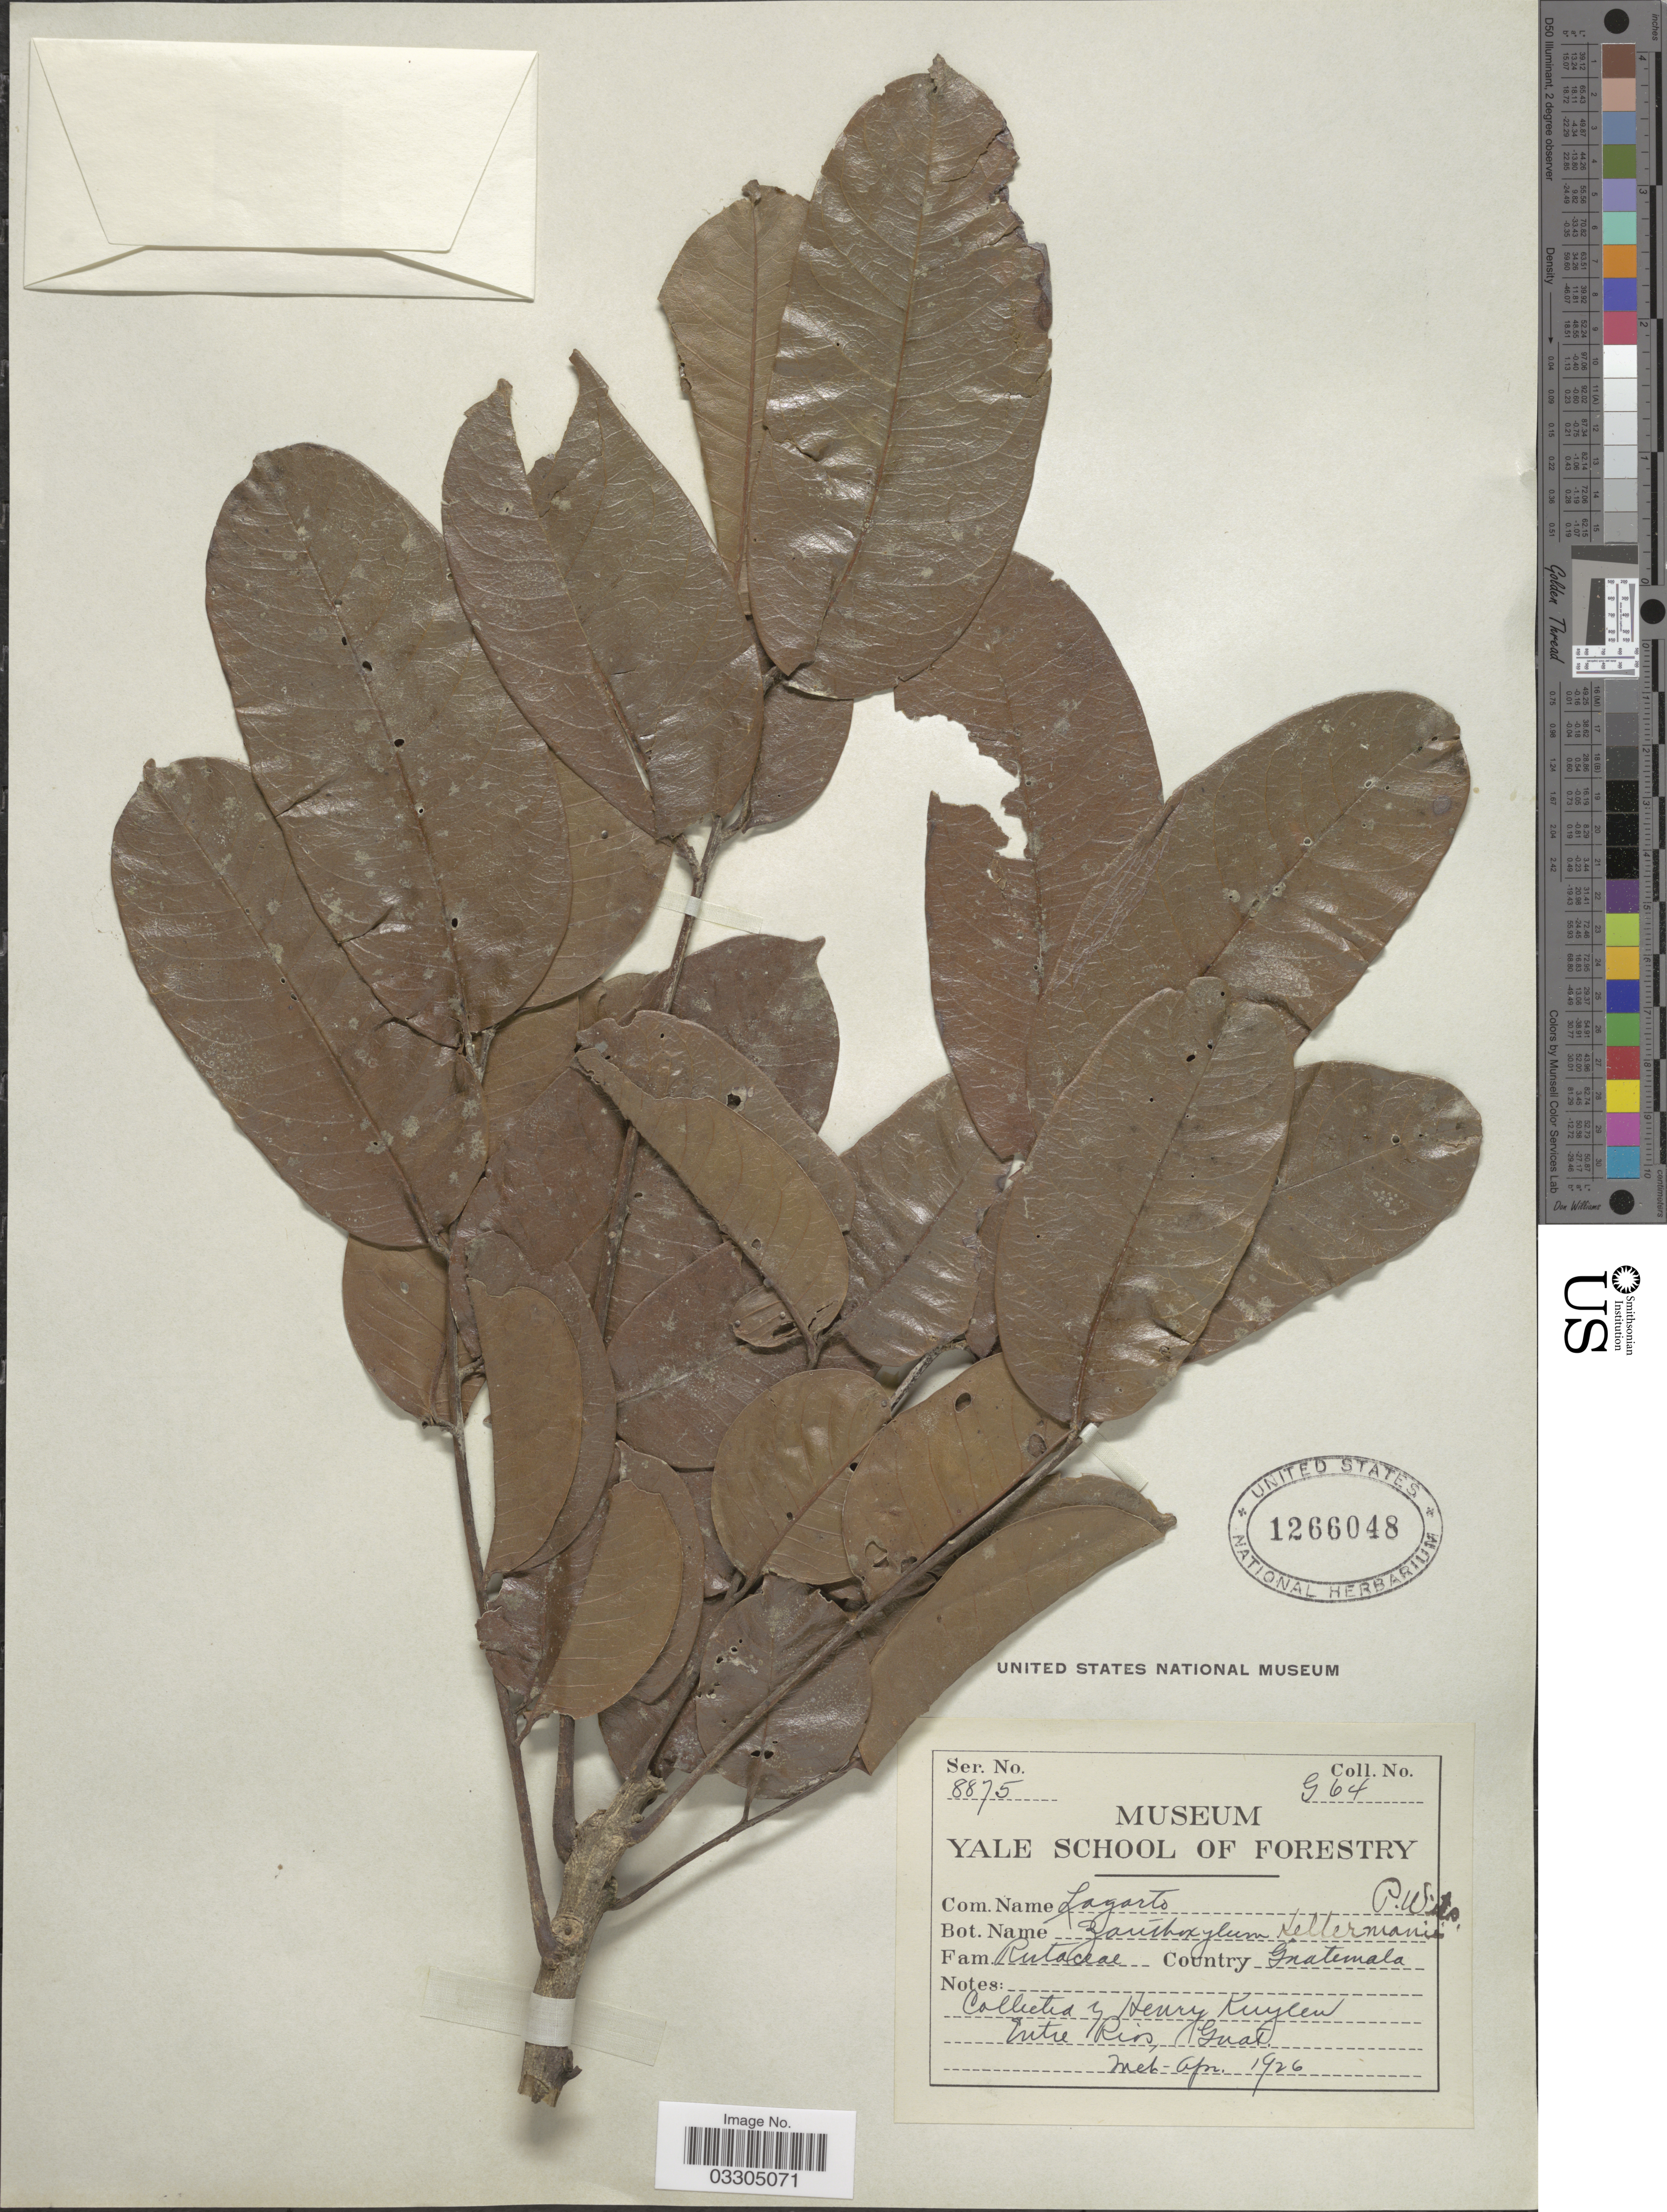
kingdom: Plantae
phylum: Tracheophyta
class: Magnoliopsida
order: Sapindales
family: Rutaceae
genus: Zanthoxylum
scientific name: Zanthoxylum kellermanii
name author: P. Wilson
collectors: H. Kuylen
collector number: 964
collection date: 1926-04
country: Guatemala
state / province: Guatemala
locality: Entre Rios.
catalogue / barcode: US 1266048